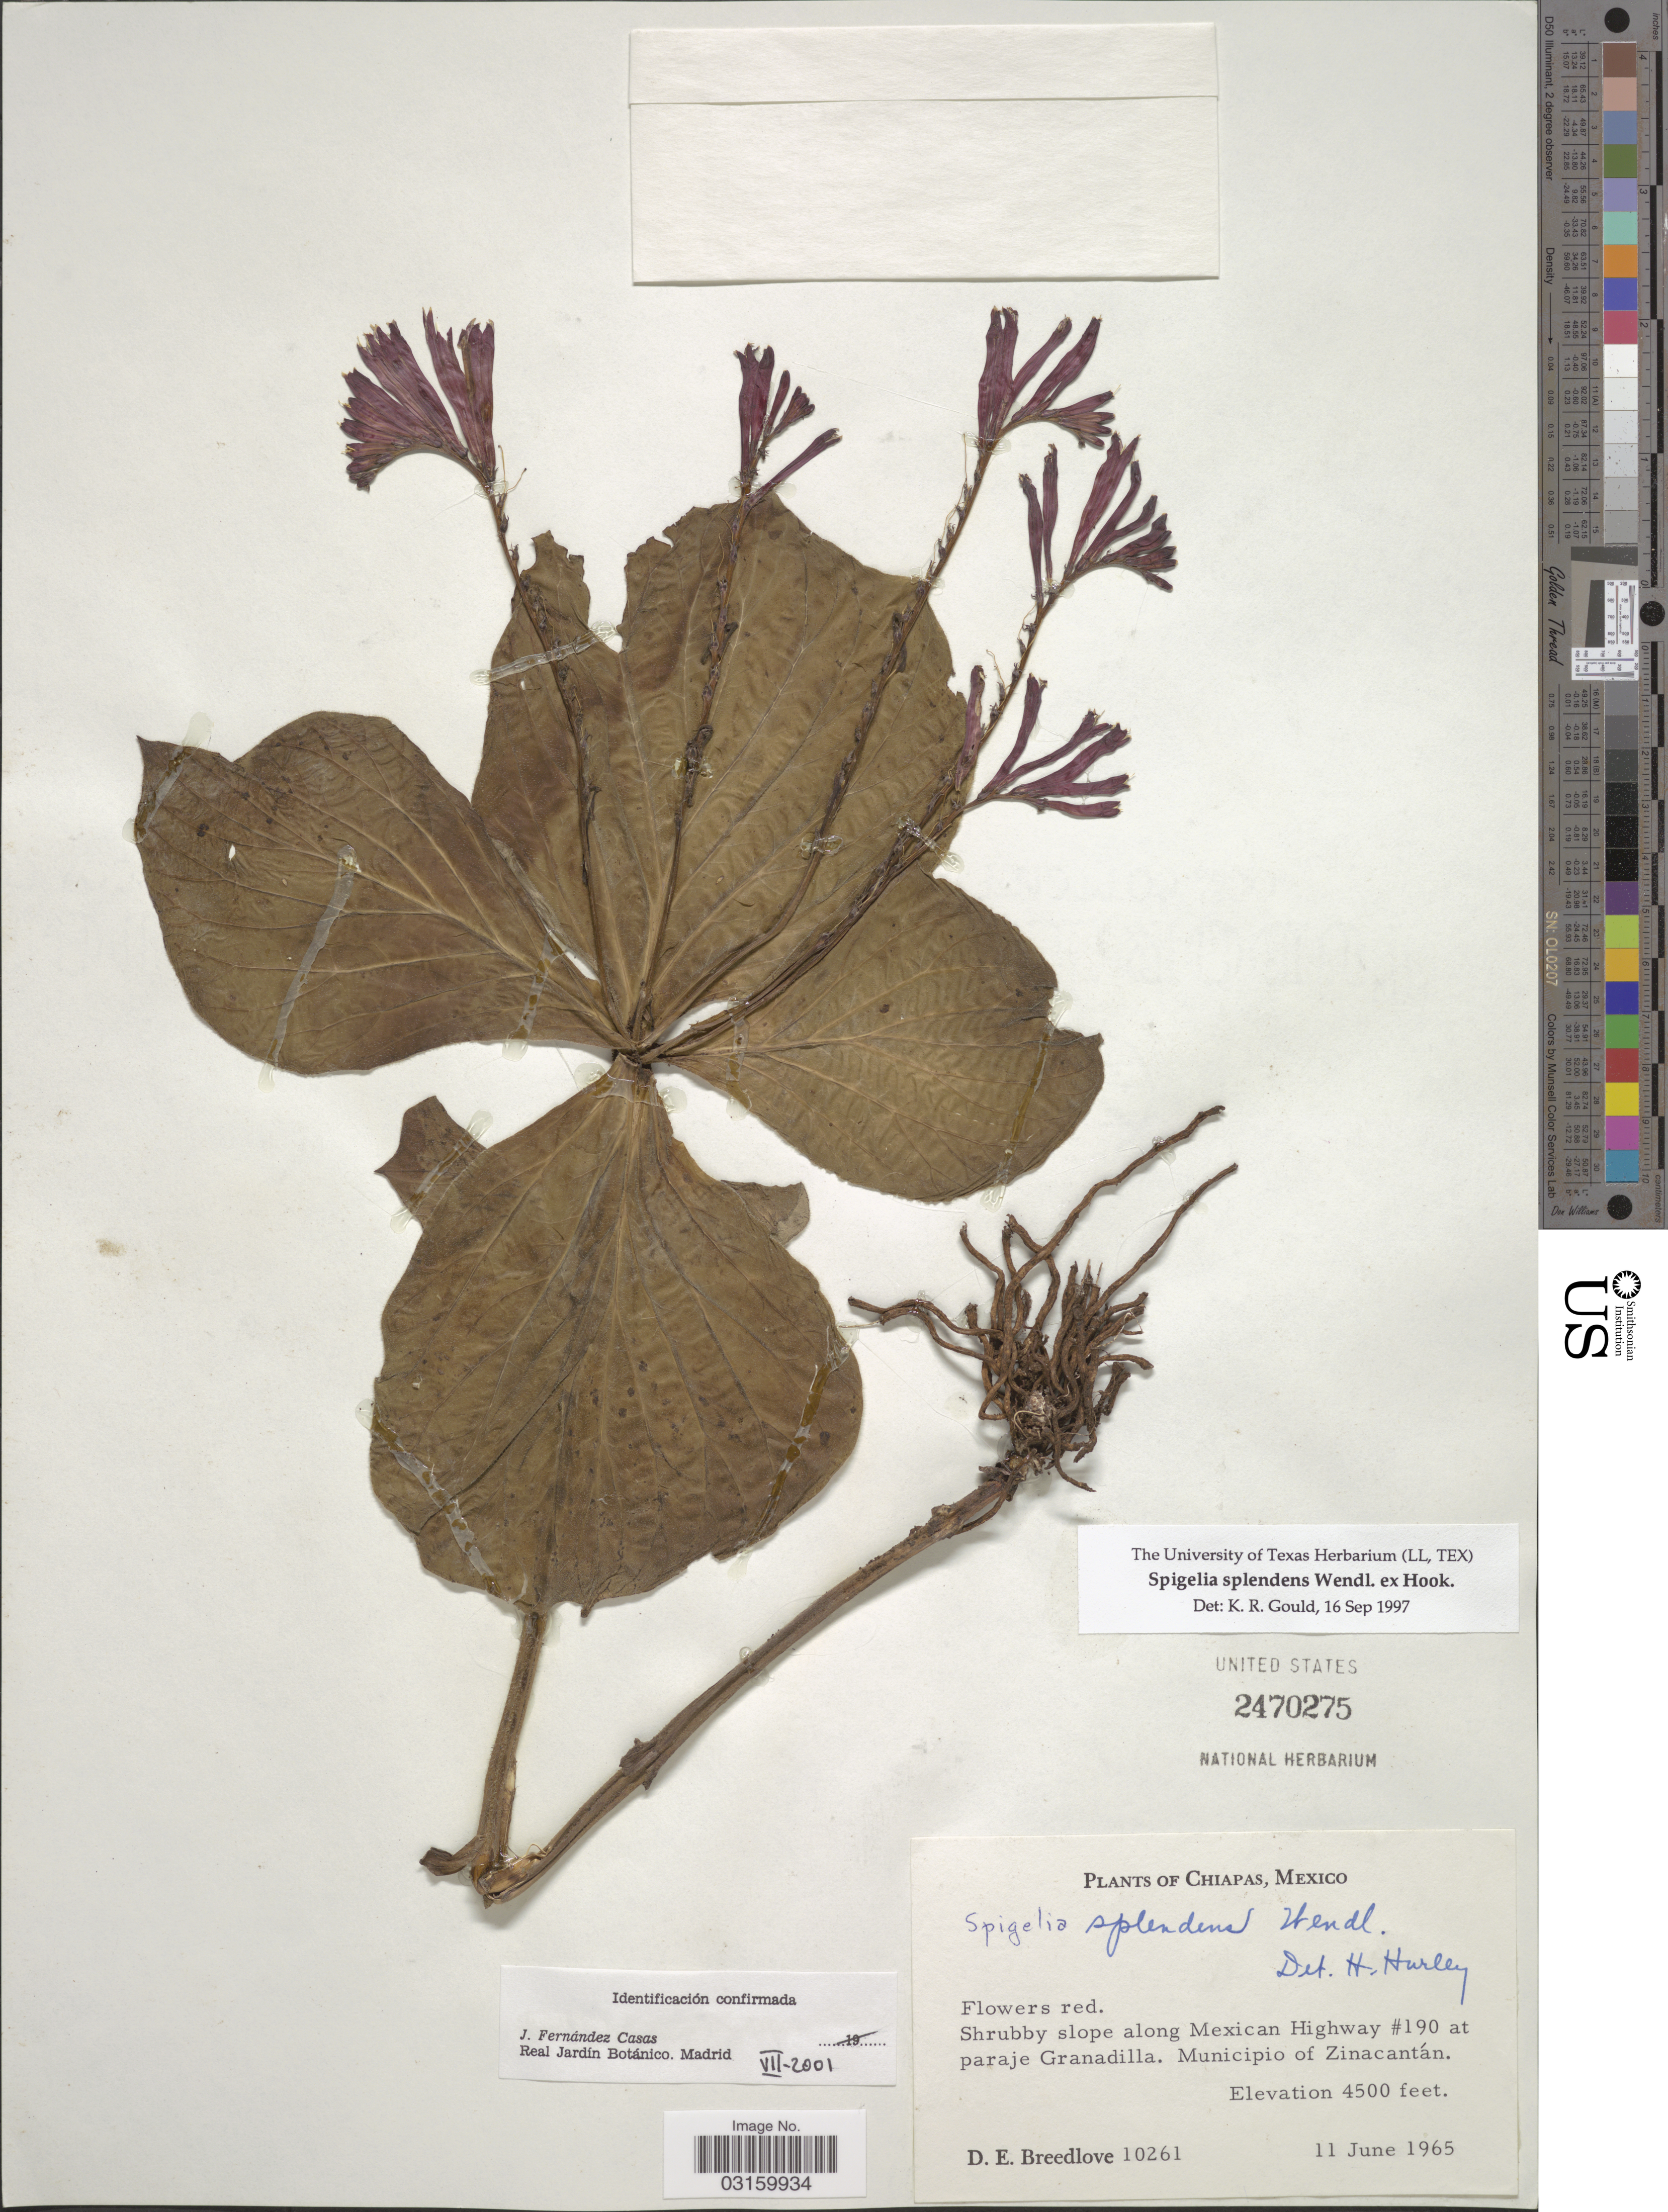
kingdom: Plantae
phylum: Tracheophyta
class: Magnoliopsida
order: Gentianales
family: Loganiaceae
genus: Spigelia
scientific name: Spigelia splendens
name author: H. Wendl. ex Hook.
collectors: D. E. Breedlove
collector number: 10261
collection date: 1965-06-11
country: Mexico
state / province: Chiapas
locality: Shrubby slope along Mexican Highway #190 at paraje Granadilla. Municipio of Zinacantán.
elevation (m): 1372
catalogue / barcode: US 2470275